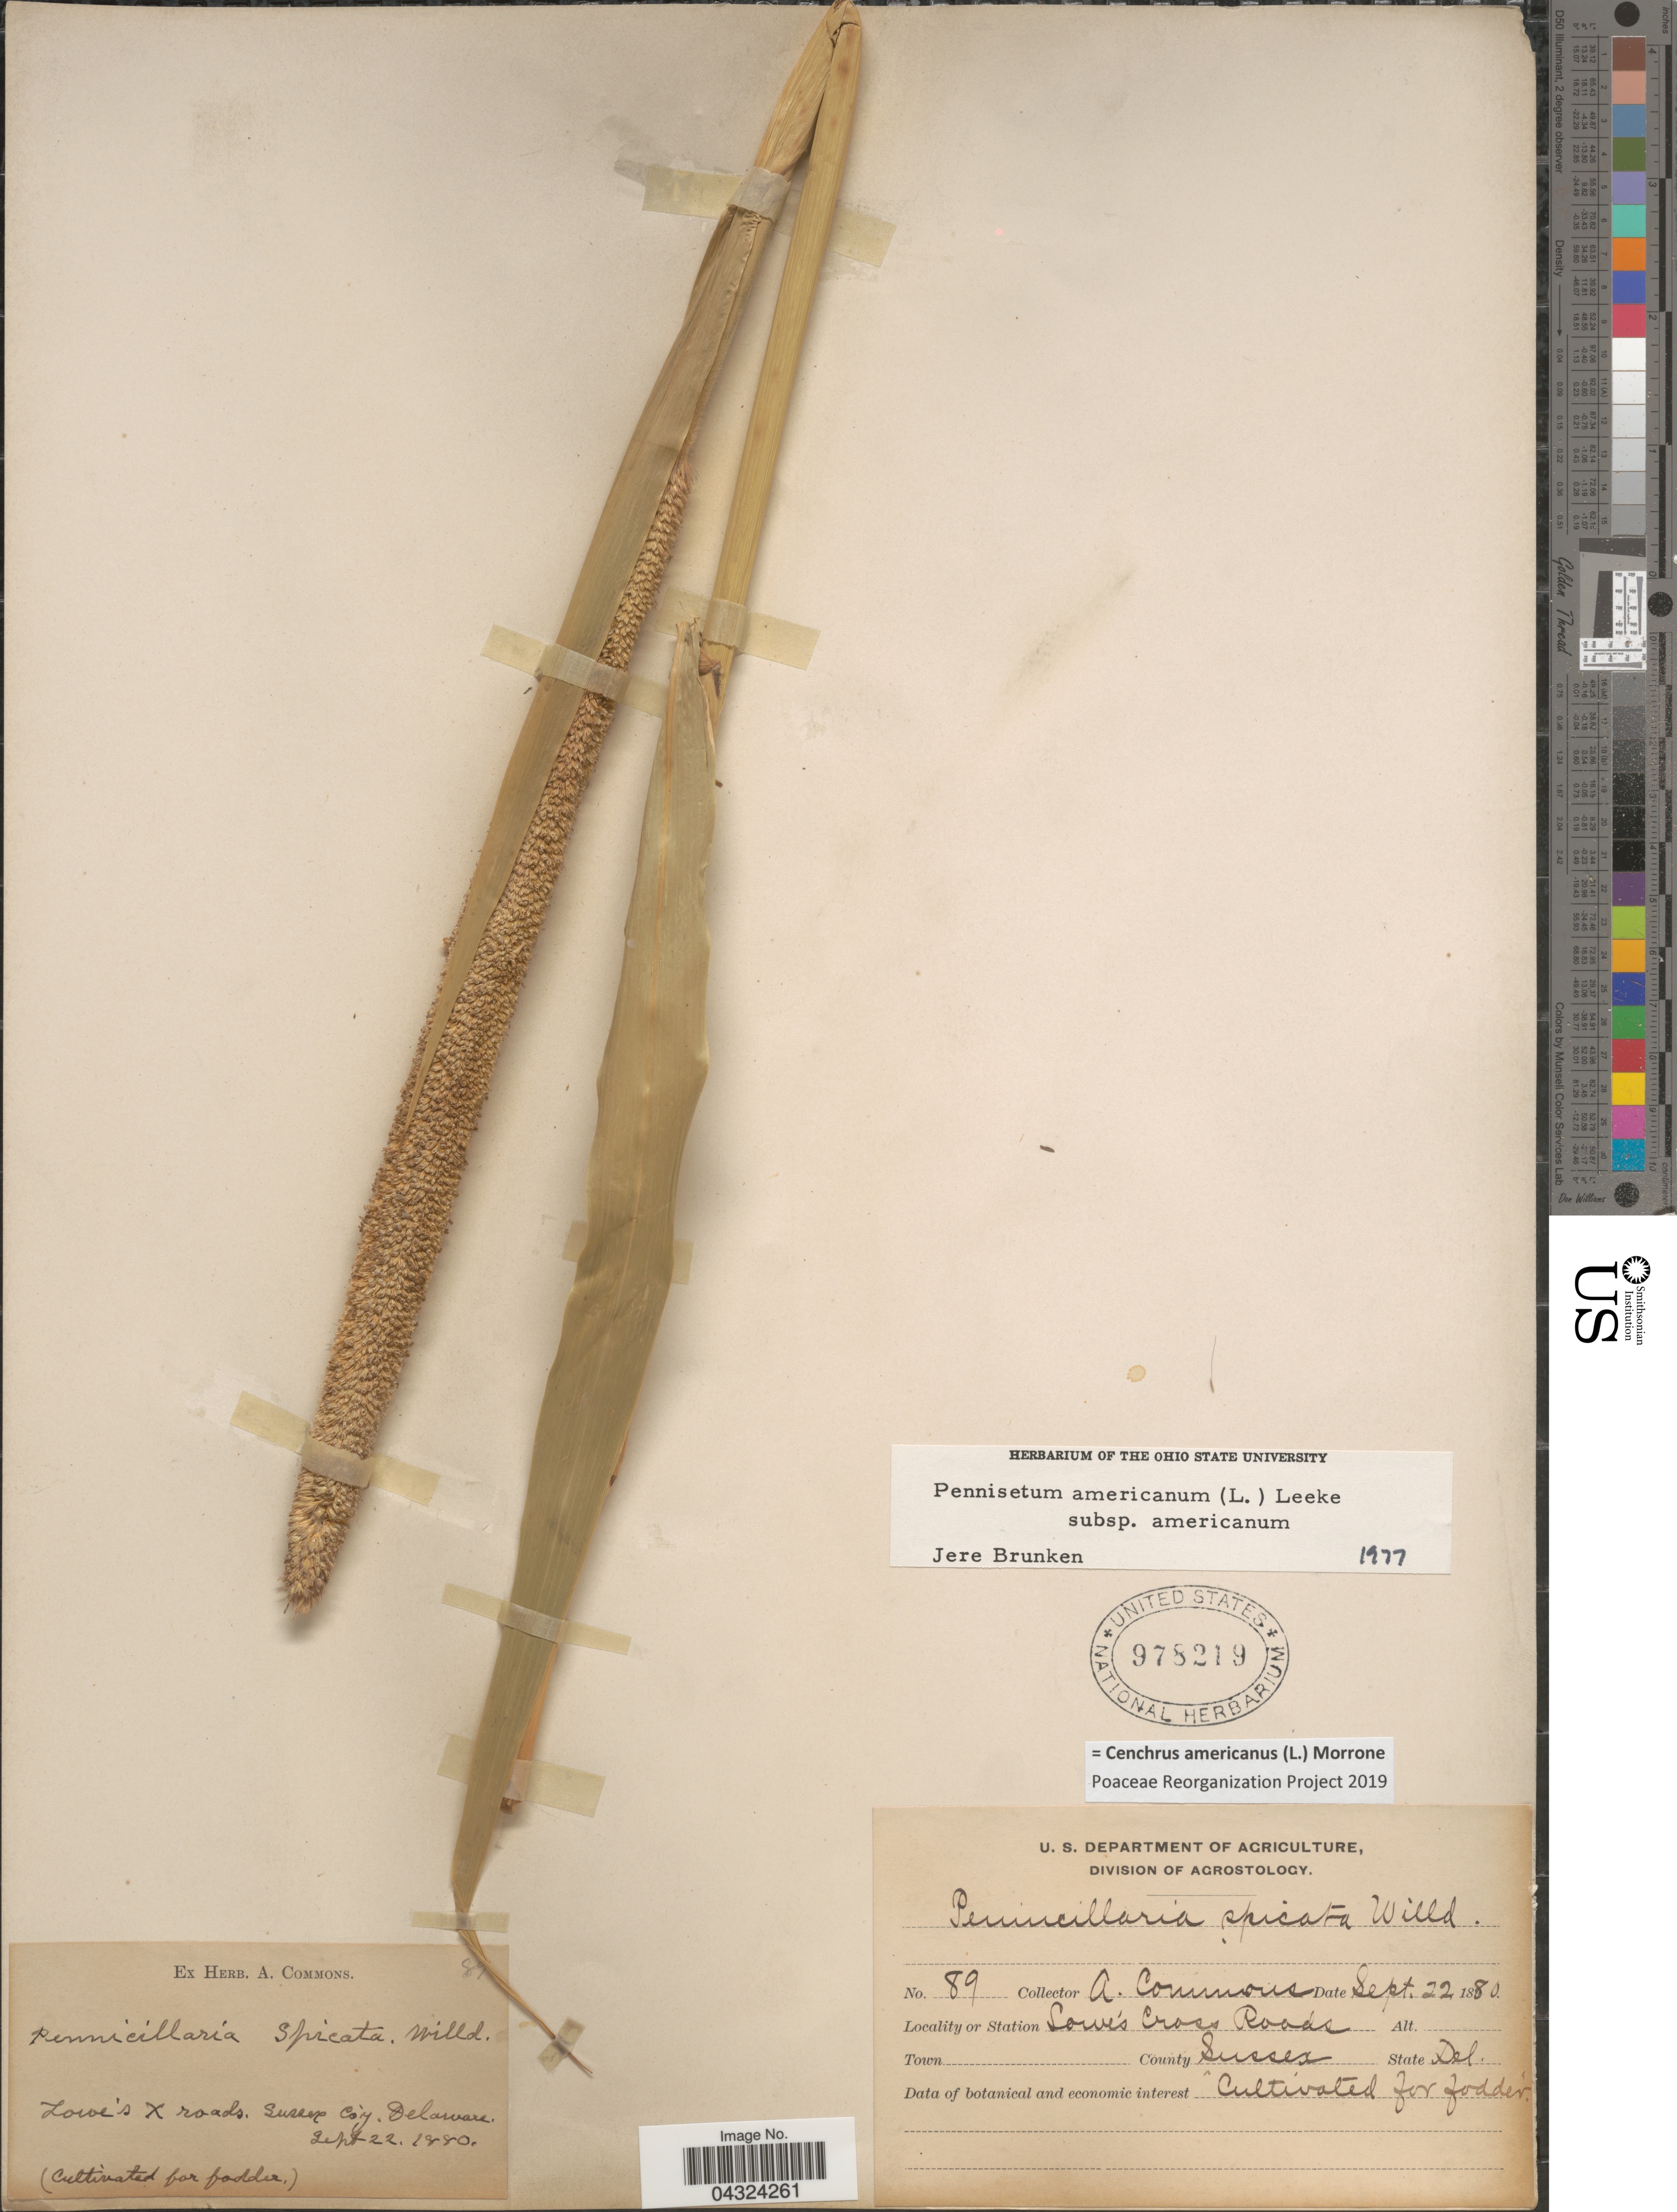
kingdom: Plantae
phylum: Tracheophyta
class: Liliopsida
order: Poales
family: Poaceae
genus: Cenchrus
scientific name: Cenchrus americanus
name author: (L.) Morrone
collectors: A. Commons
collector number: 89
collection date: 1880-09-22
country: United States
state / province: Delaware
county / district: Sussex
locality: Lowe's Cross Roads. County Sussex.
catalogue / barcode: US 978219